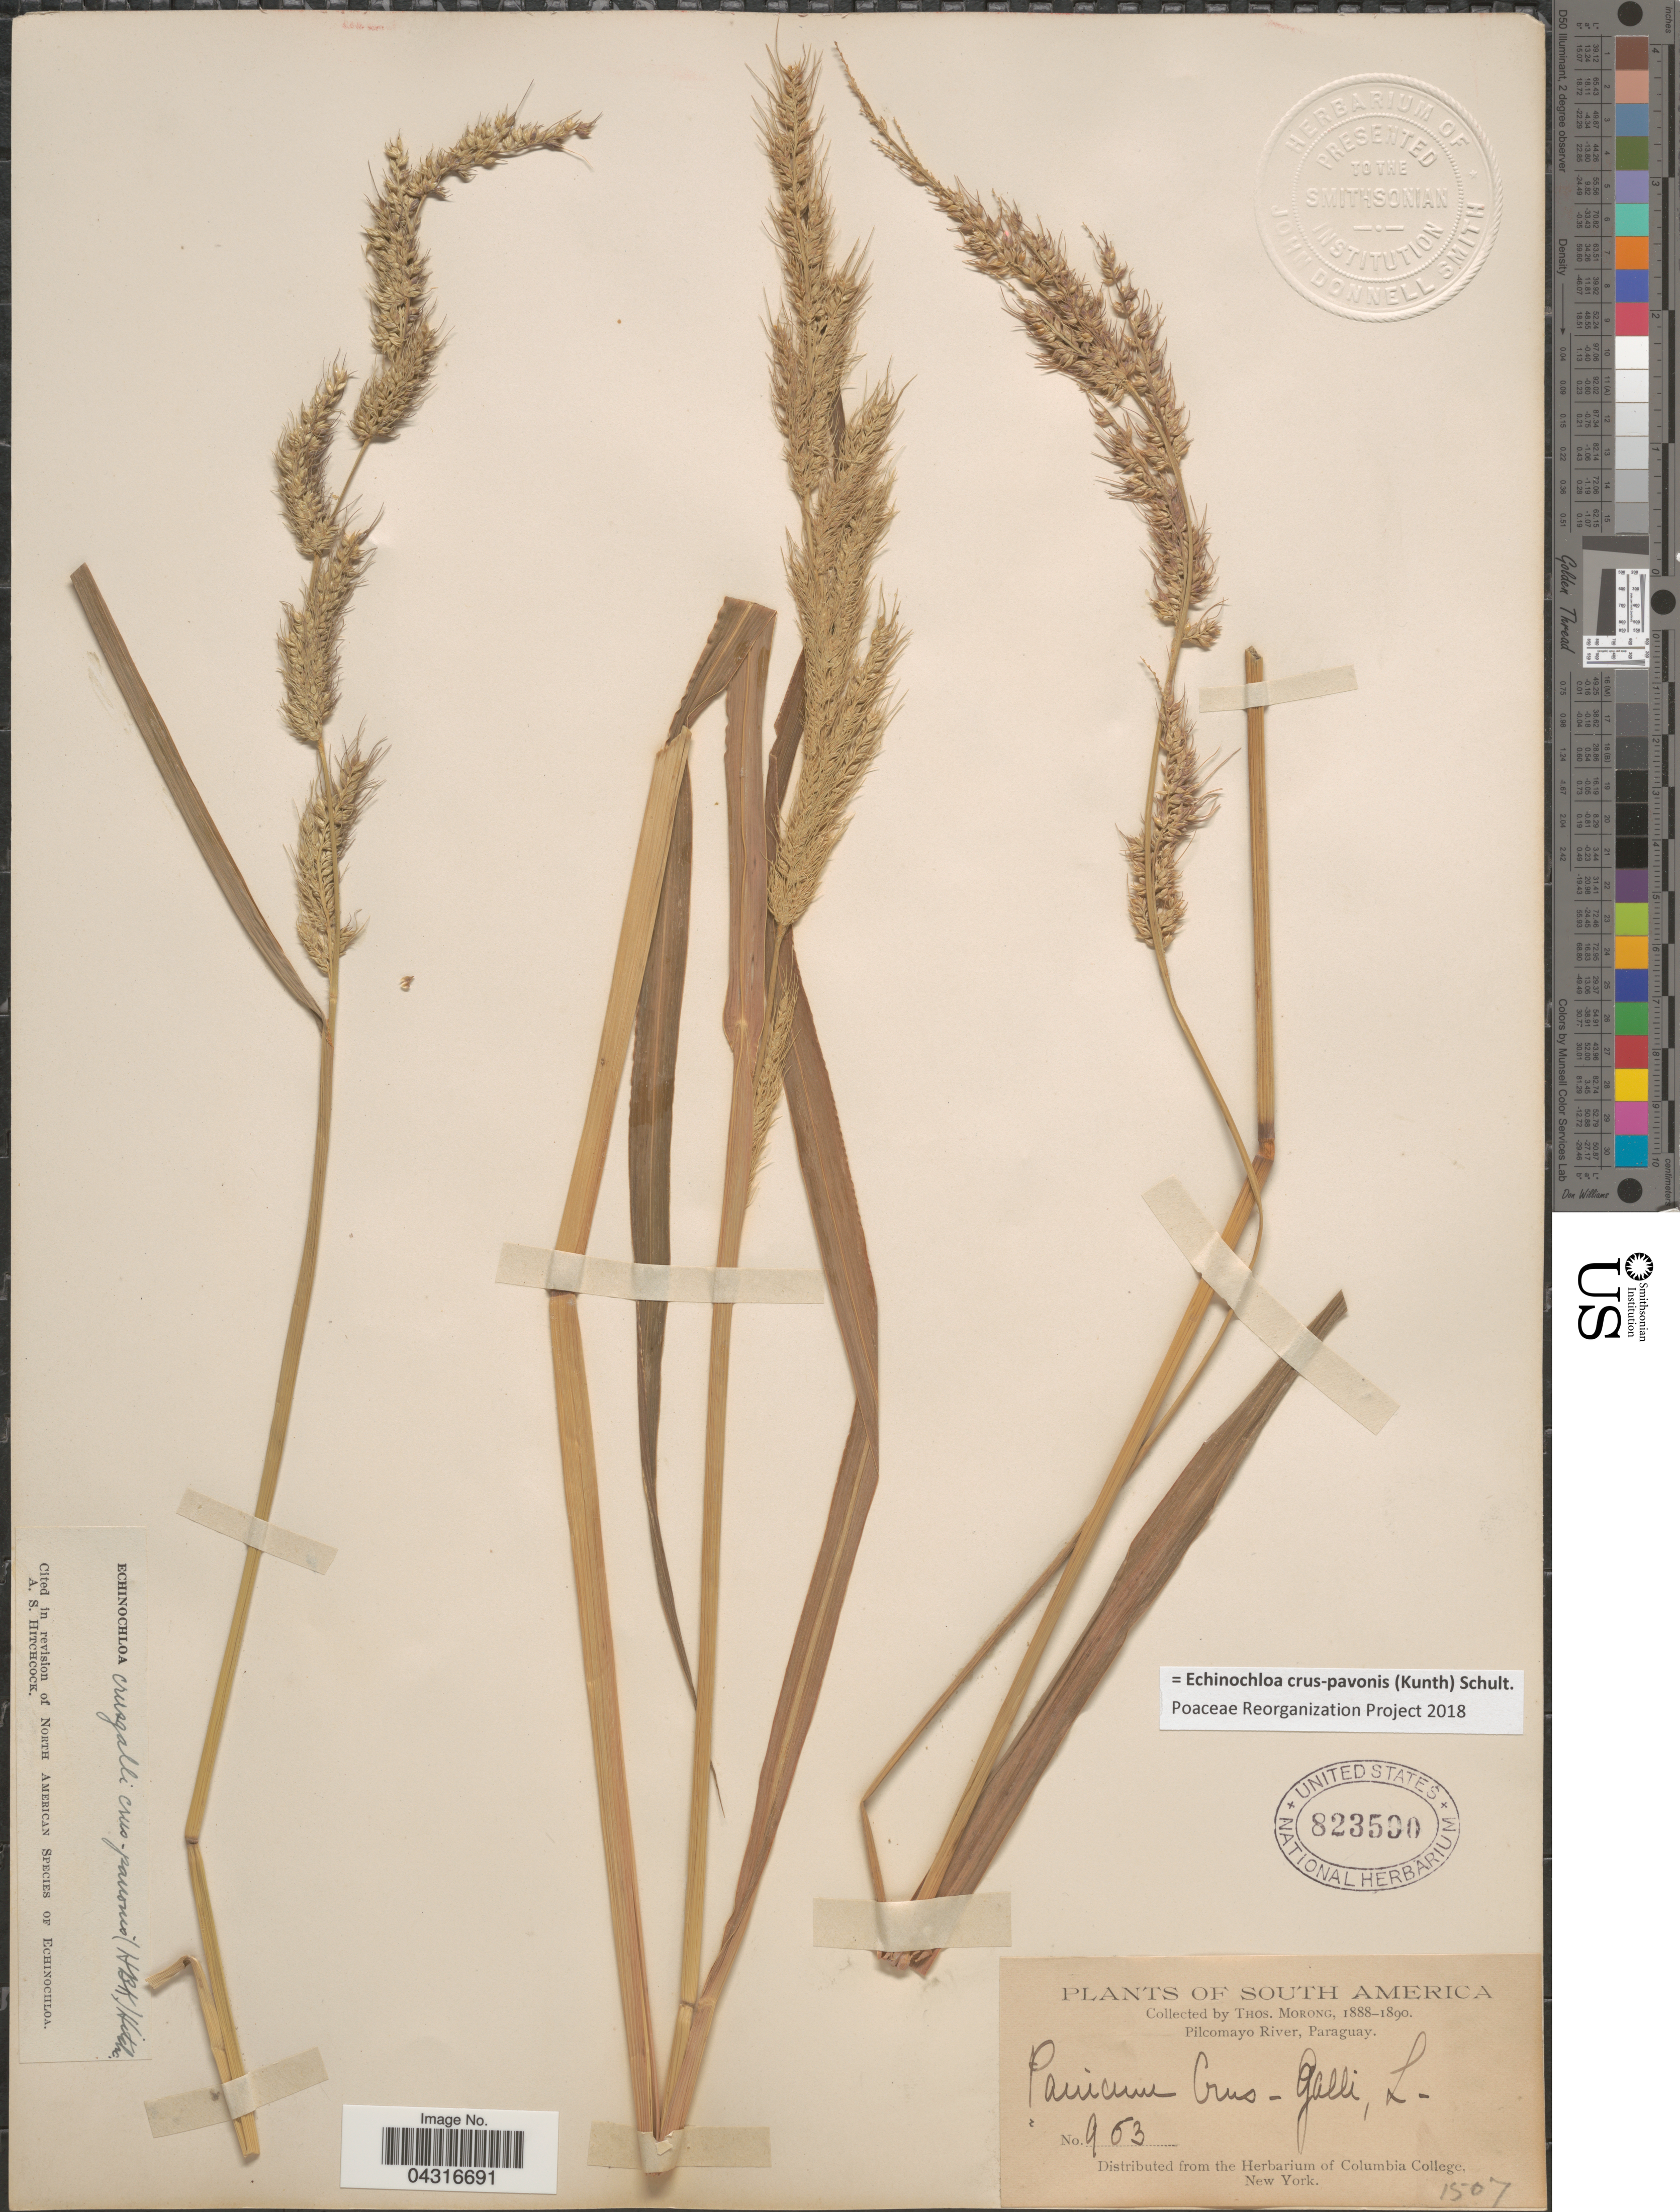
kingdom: Plantae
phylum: Tracheophyta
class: Liliopsida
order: Poales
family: Poaceae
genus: Echinochloa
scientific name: Echinochloa crus-pavonis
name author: (Kunth) Schult.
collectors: ex herb. T. Morong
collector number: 963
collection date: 1888/1890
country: Paraguay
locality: Pilcomayo River.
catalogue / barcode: US 823590